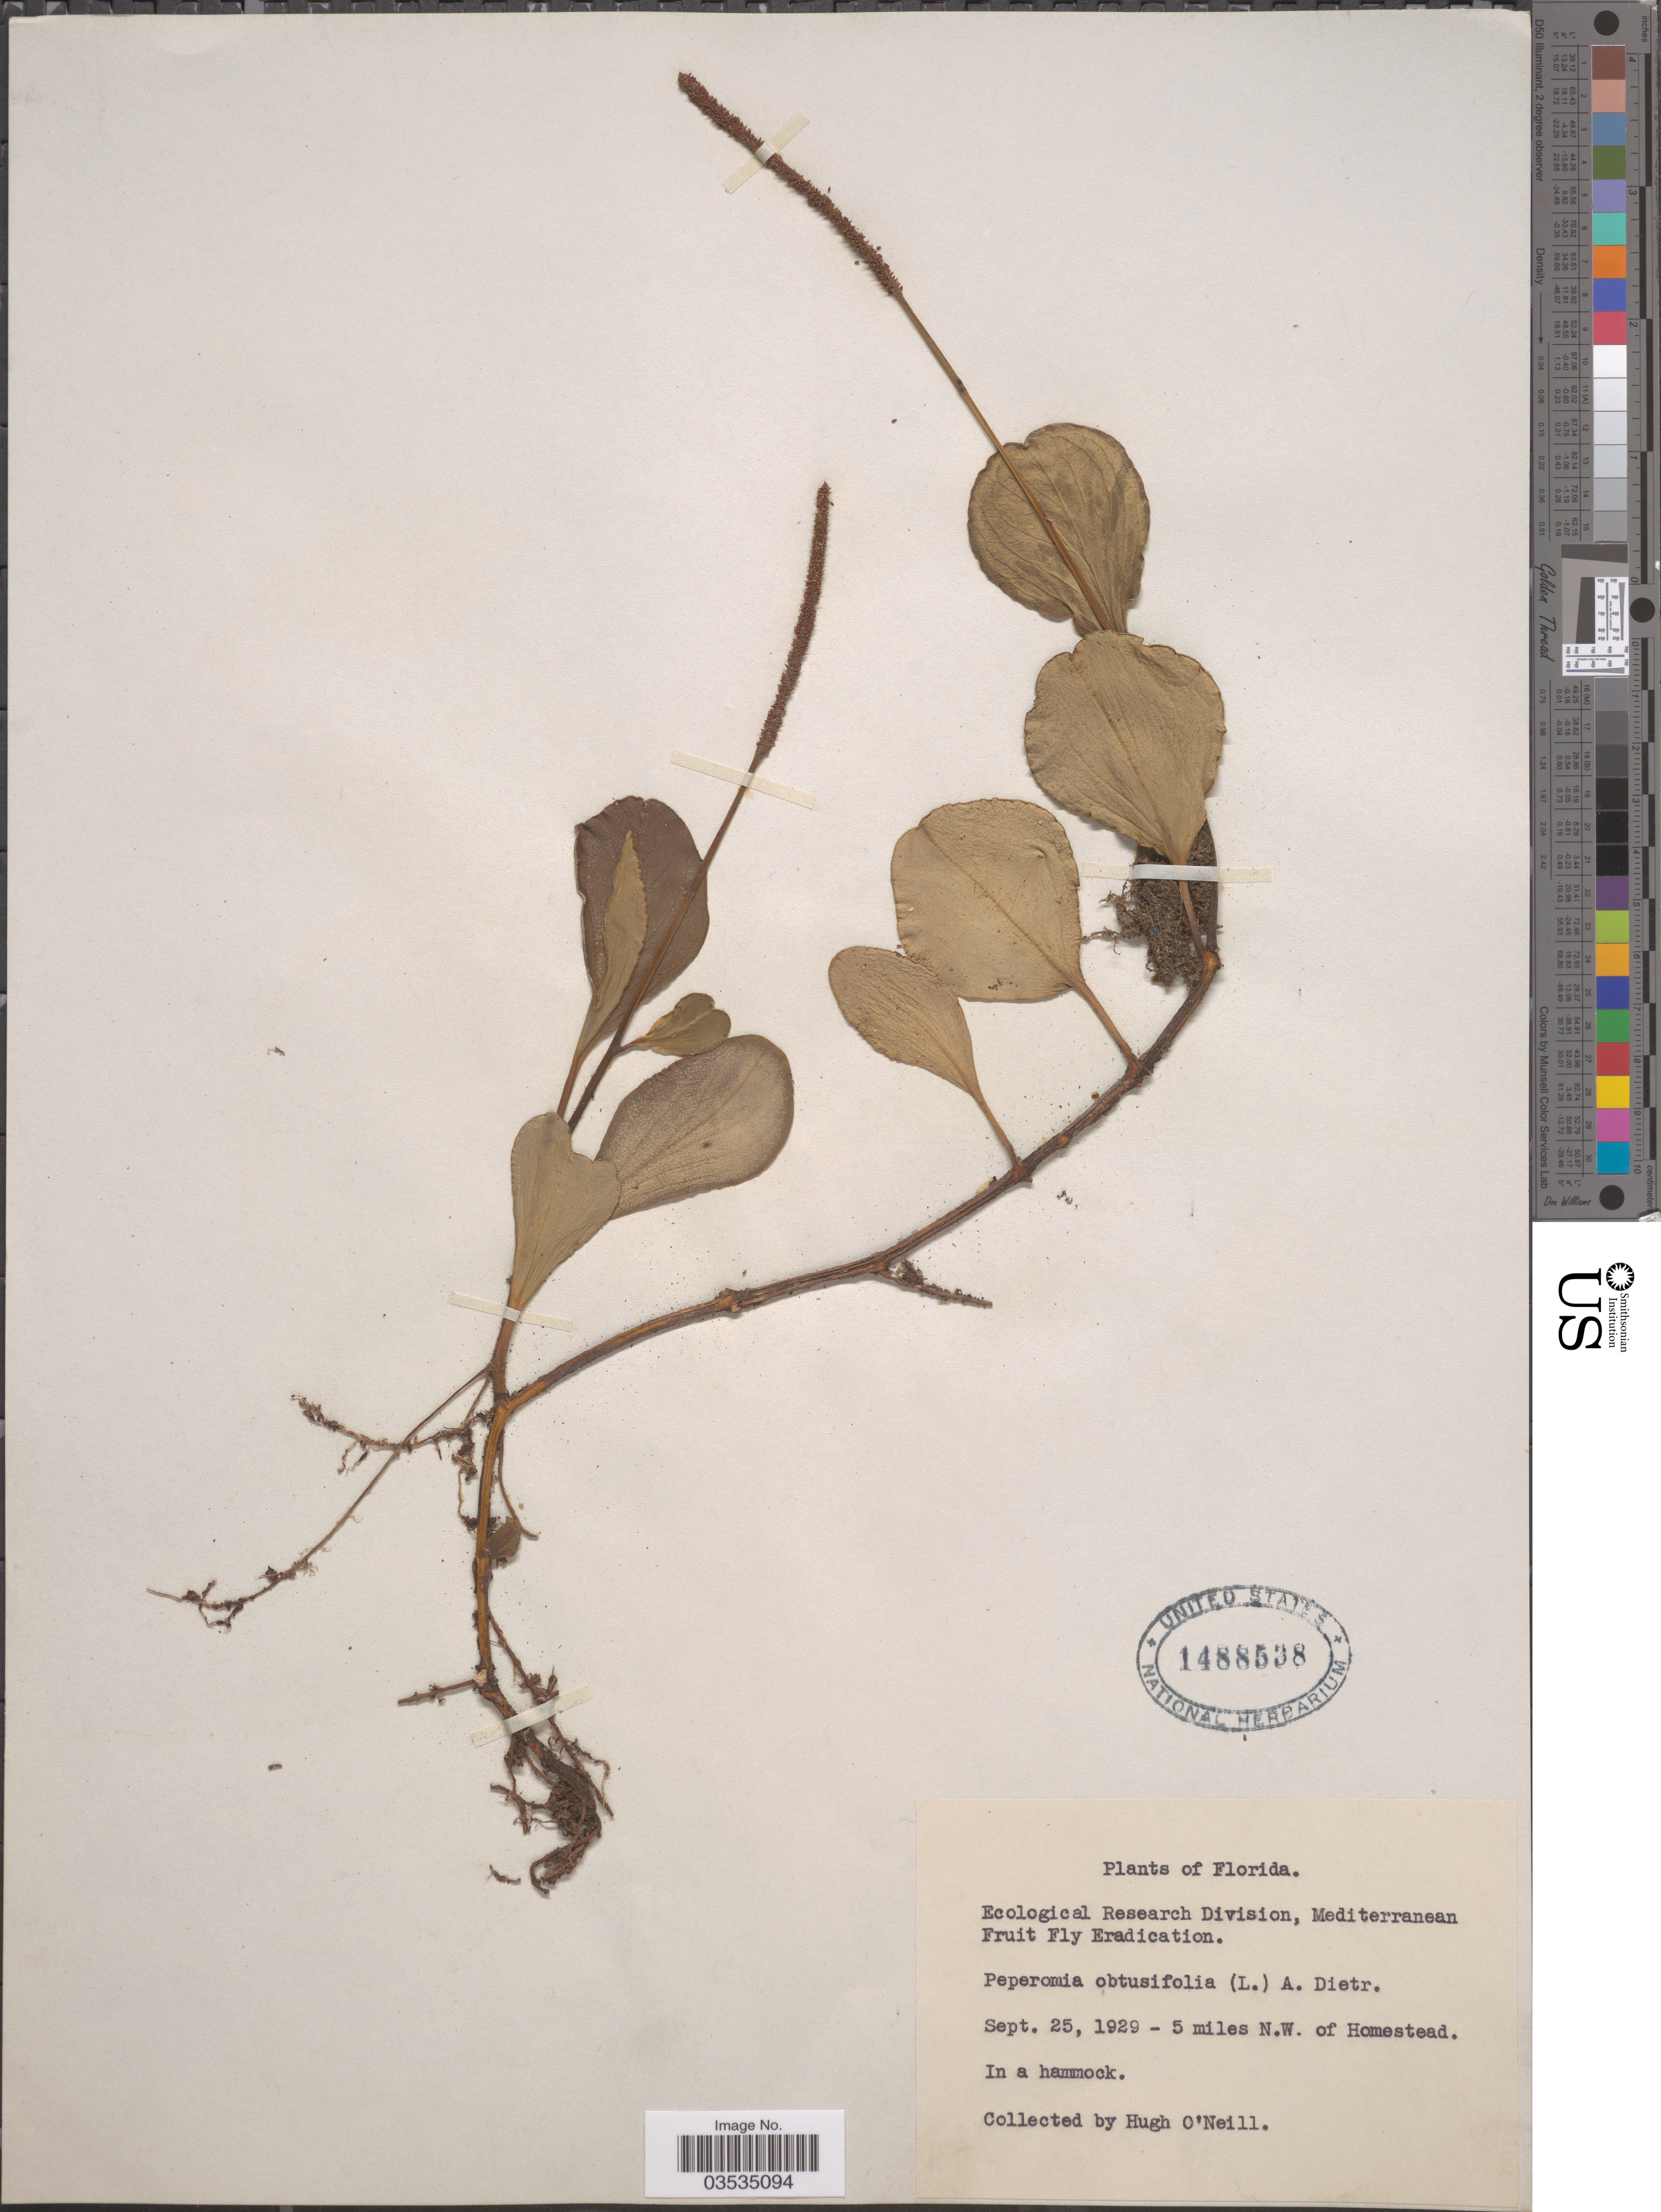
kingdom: Plantae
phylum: Tracheophyta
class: Magnoliopsida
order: Piperales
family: Piperaceae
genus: Peperomia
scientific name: Peperomia obtusifolia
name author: (L.) A. Dietr.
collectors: H. O'Neill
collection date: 1929-09-25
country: United States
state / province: Florida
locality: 5 miles N.W. of Homestead.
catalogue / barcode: US 1488538